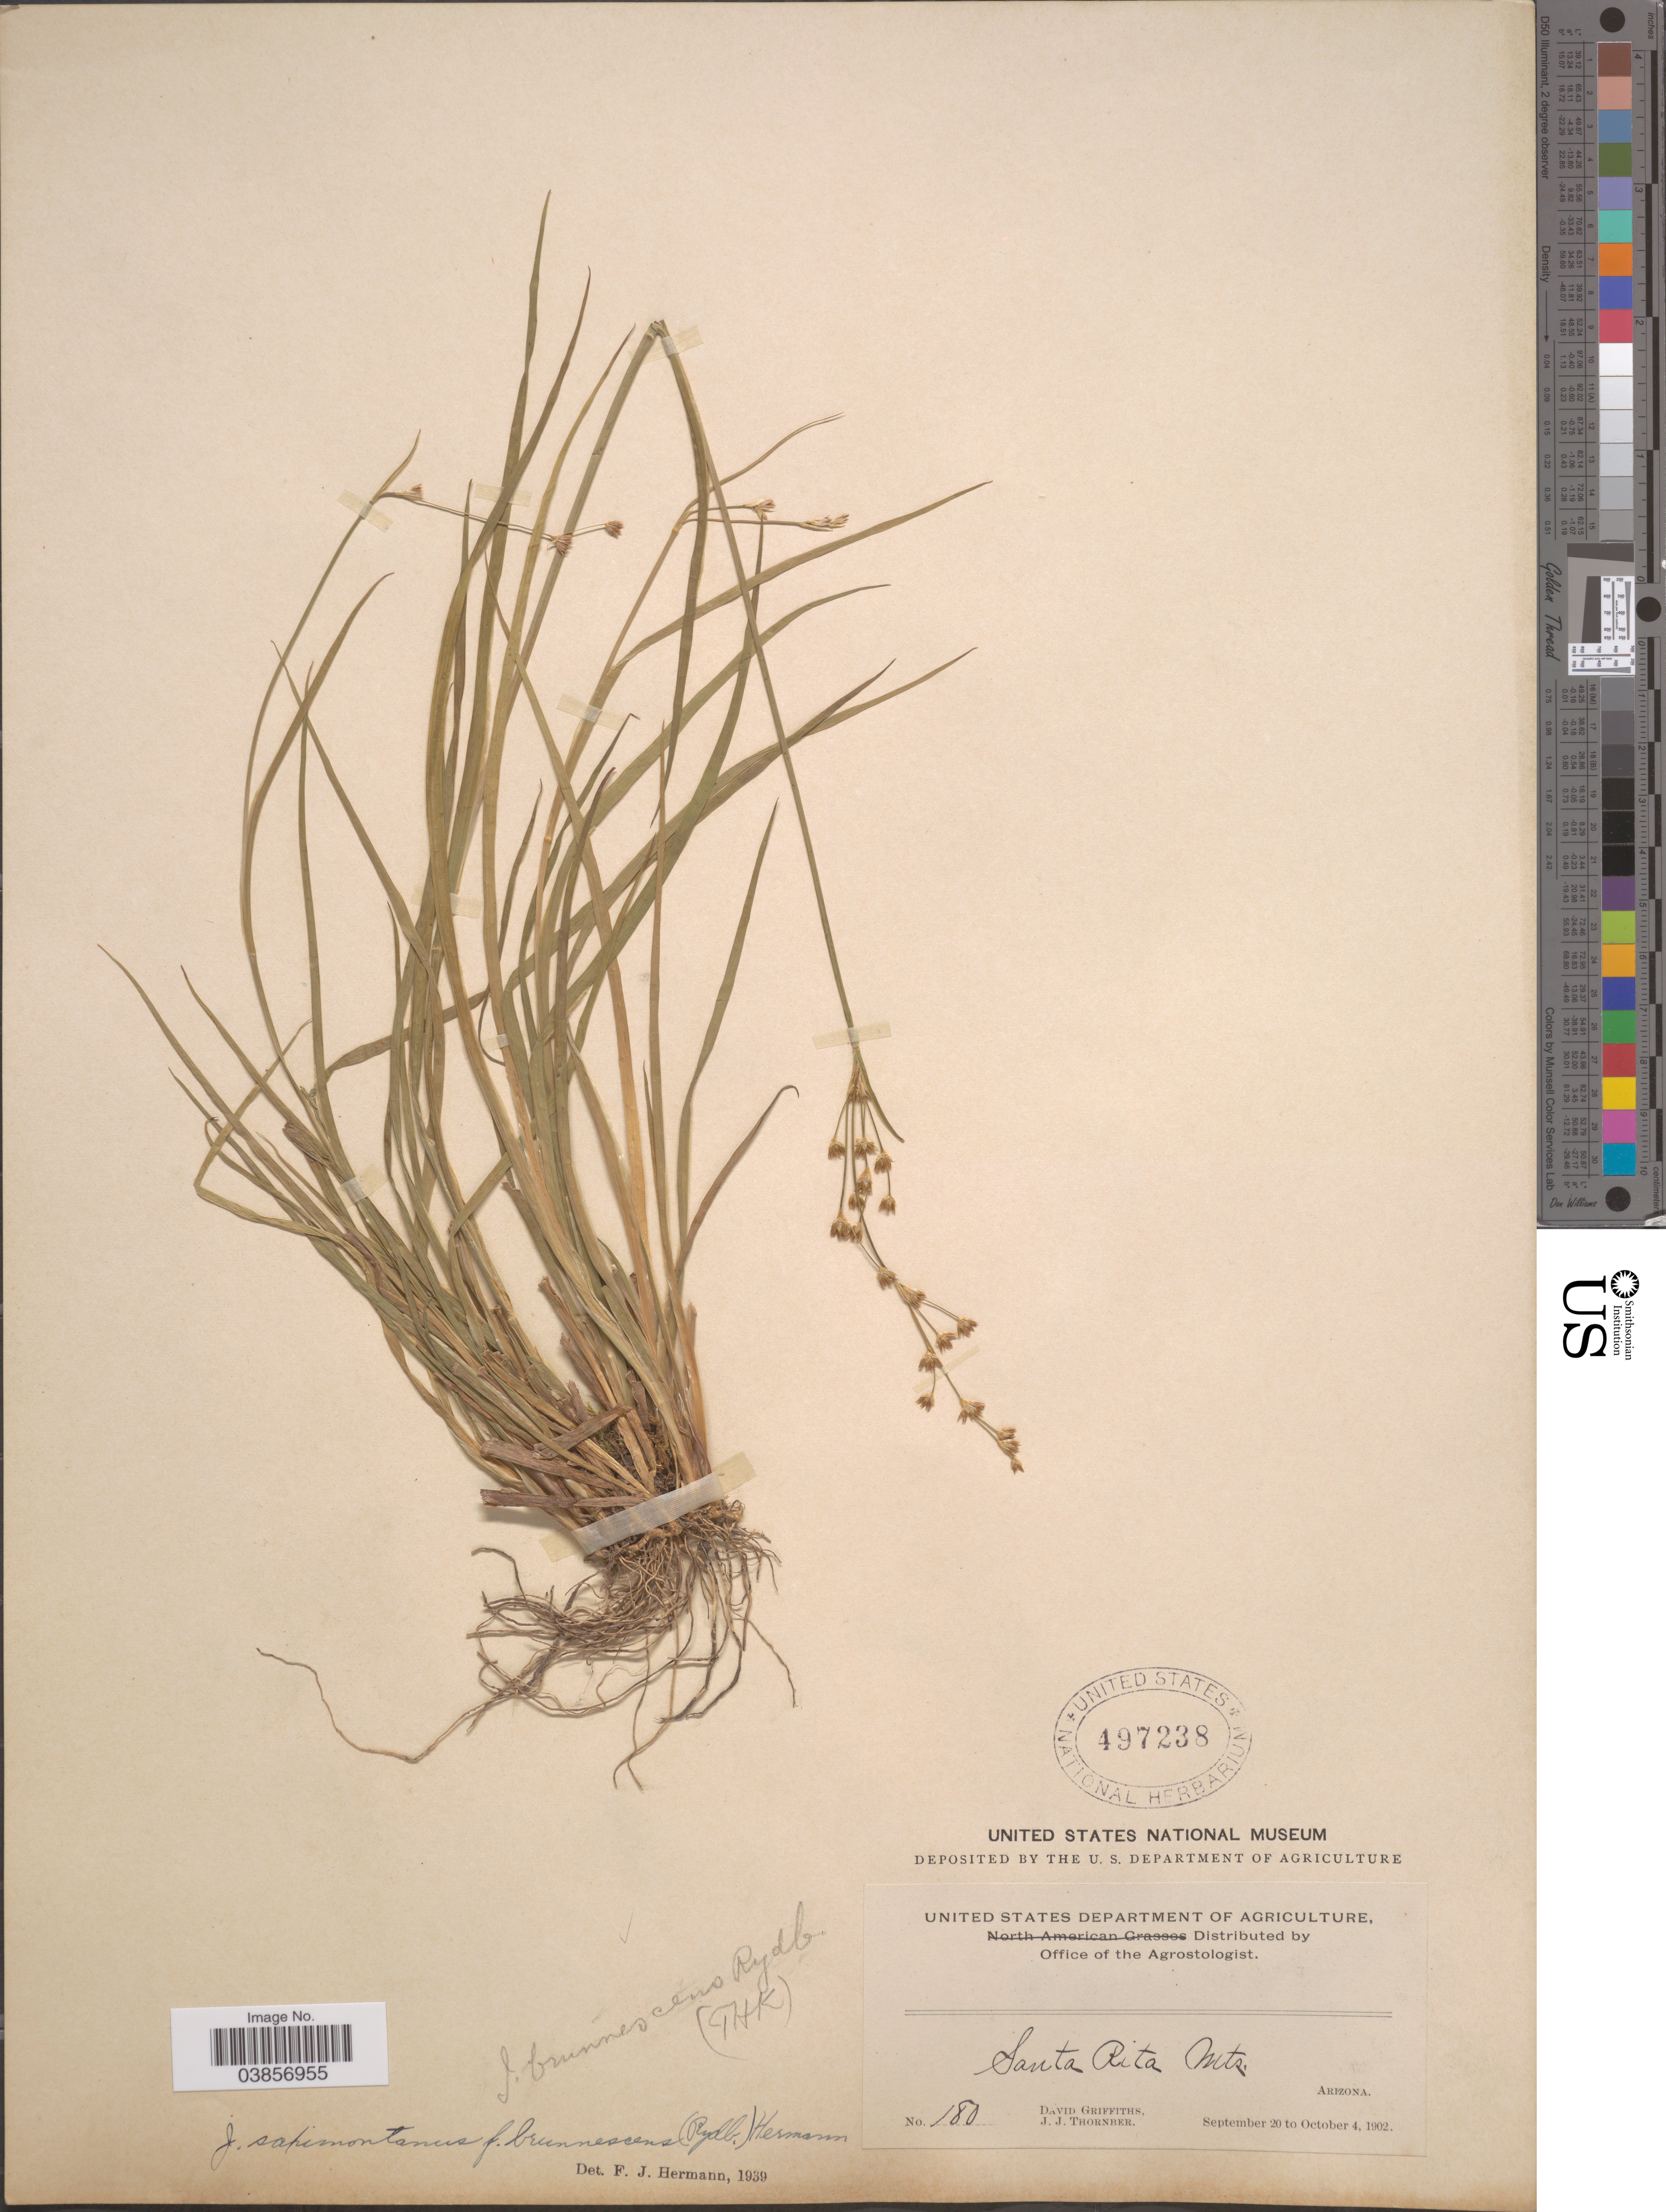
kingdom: Plantae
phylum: Tracheophyta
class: Liliopsida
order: Poales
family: Juncaceae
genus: Juncus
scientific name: Juncus saximontanus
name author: A. Nelson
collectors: D. Griffiths & J. Thornber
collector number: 180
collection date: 1902-09-20/1902-10-04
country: United States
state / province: Arizona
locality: Santa Rita Mts.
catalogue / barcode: US 497238